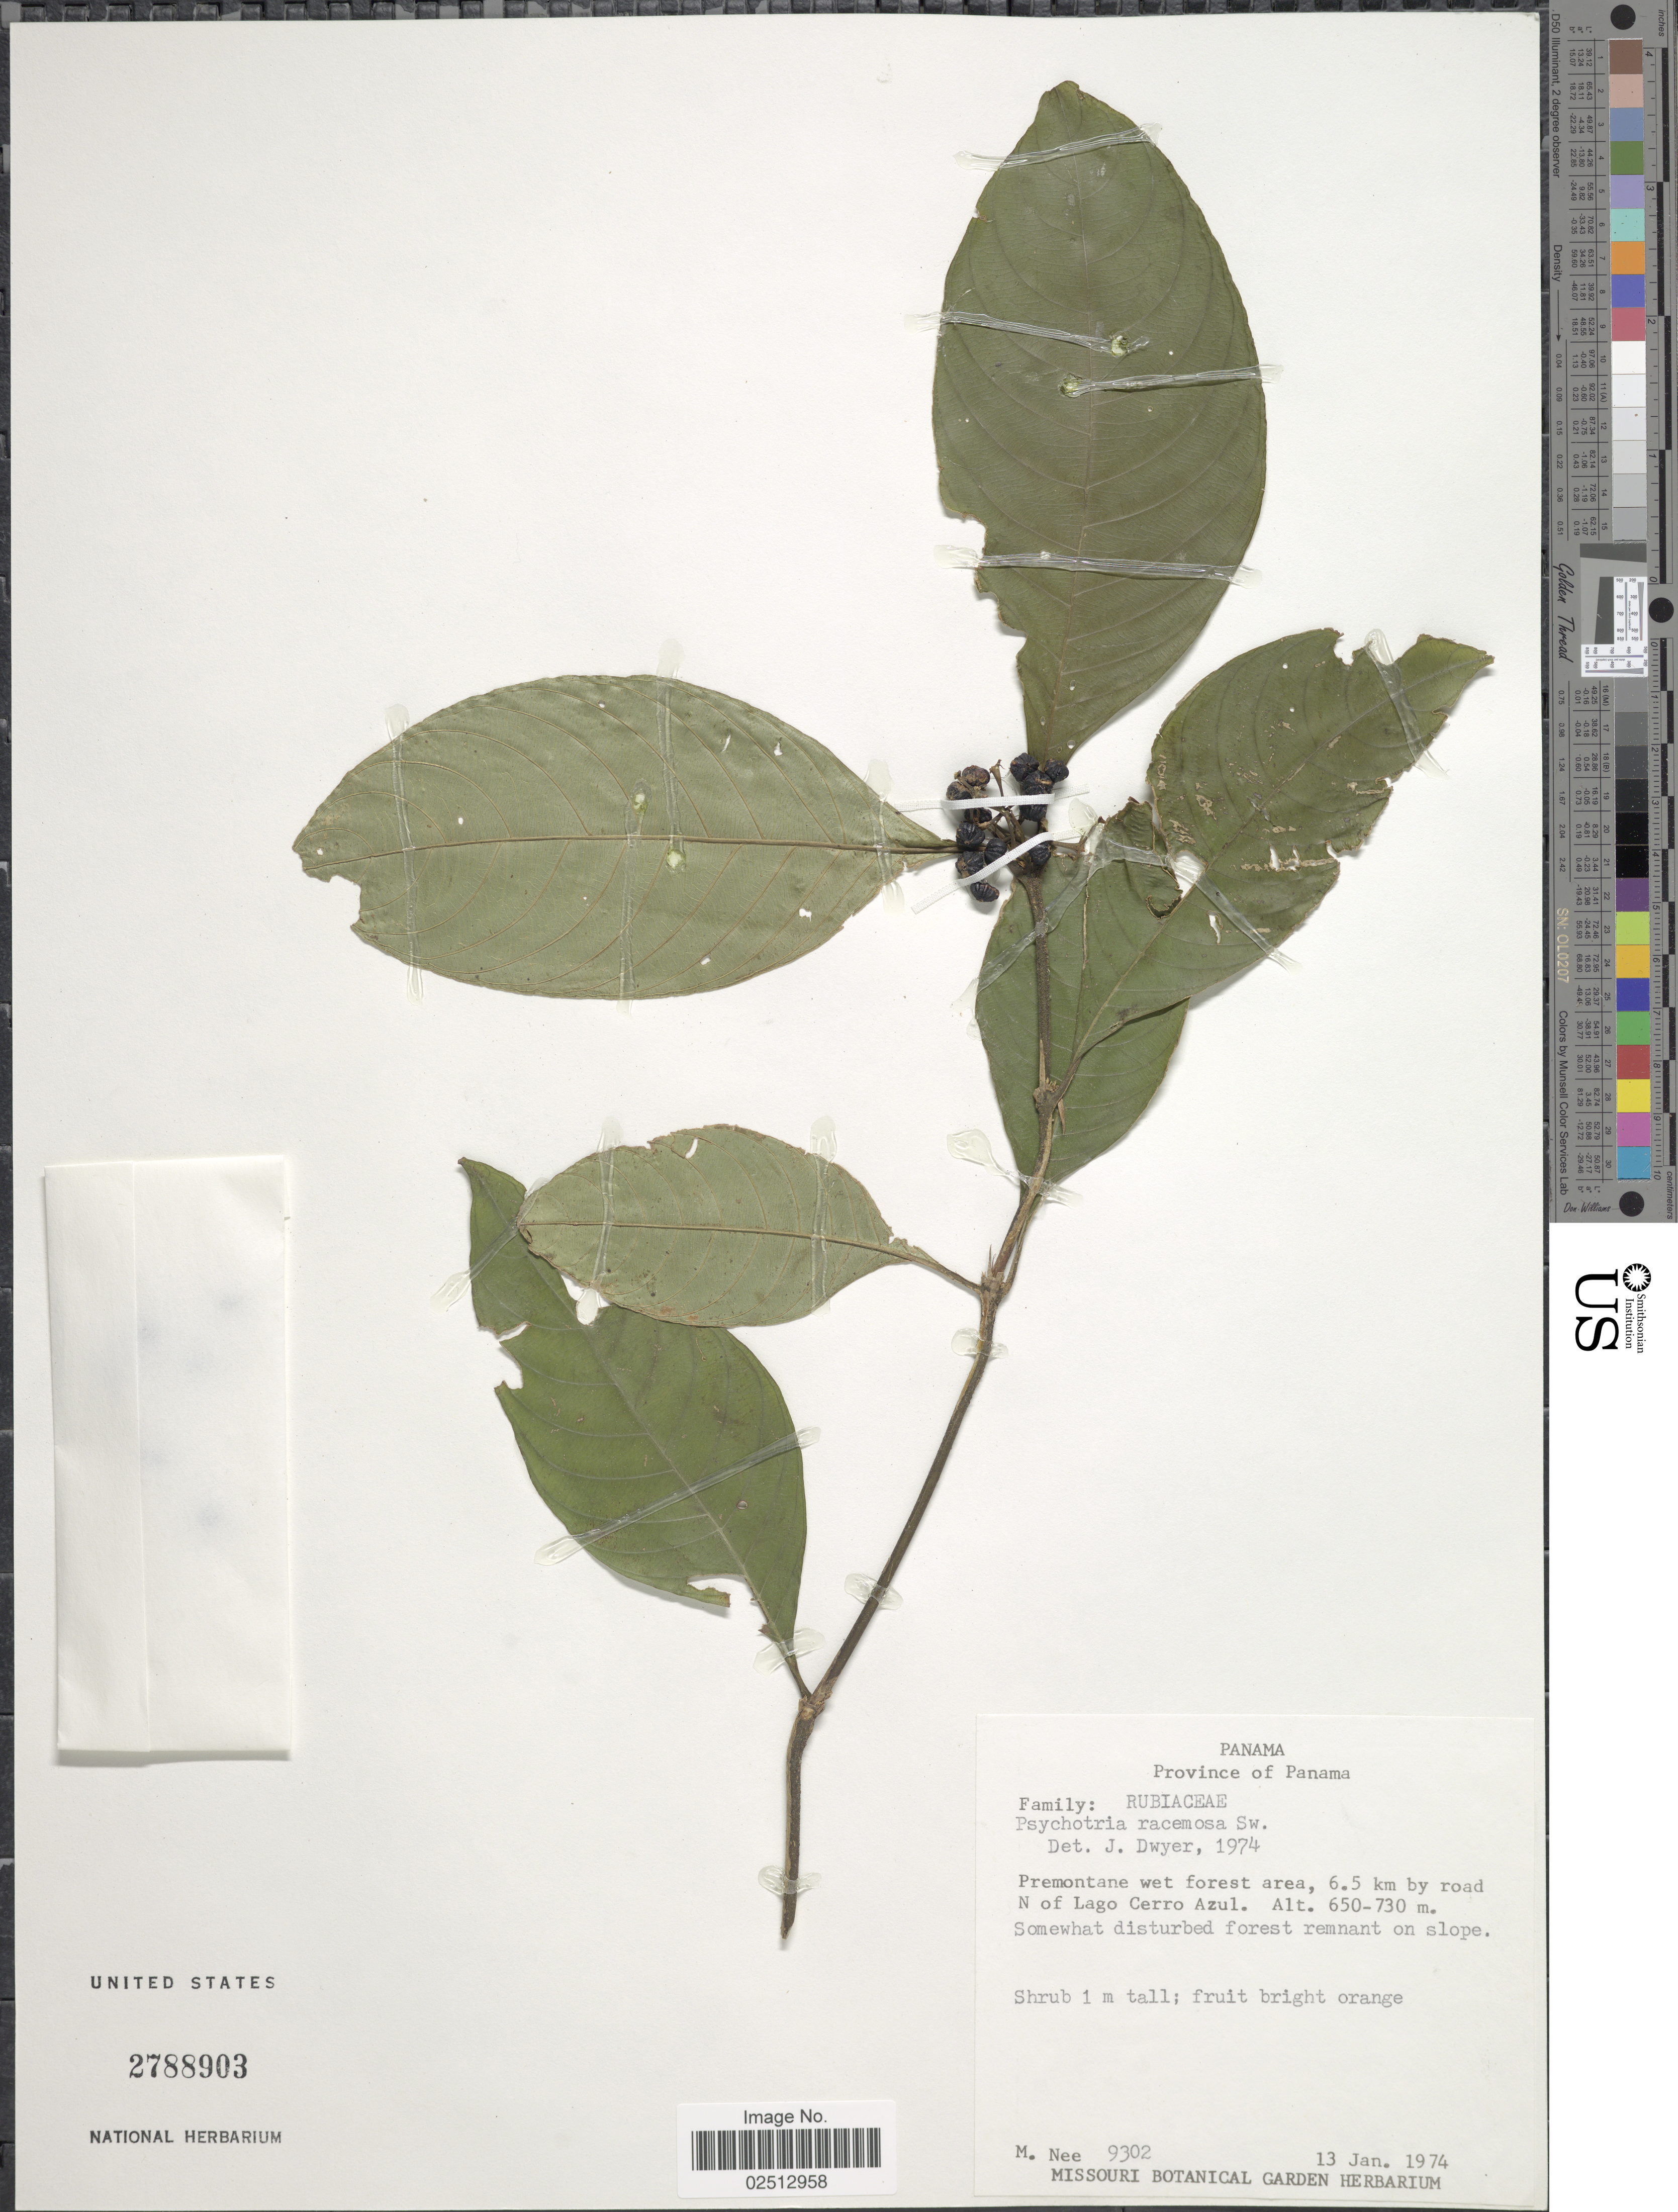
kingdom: Plantae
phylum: Tracheophyta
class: Magnoliopsida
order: Gentianales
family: Rubiaceae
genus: Psychotria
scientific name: Psychotria racemosa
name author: (Aubl.) Raeuschel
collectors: M. Nee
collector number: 9302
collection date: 1974-01-13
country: Panama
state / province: Panamá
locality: Province of Panama. Premontane wet forest area, 6.5 km by road N of Lago Cerro Azul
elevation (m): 650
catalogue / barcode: US 2788903